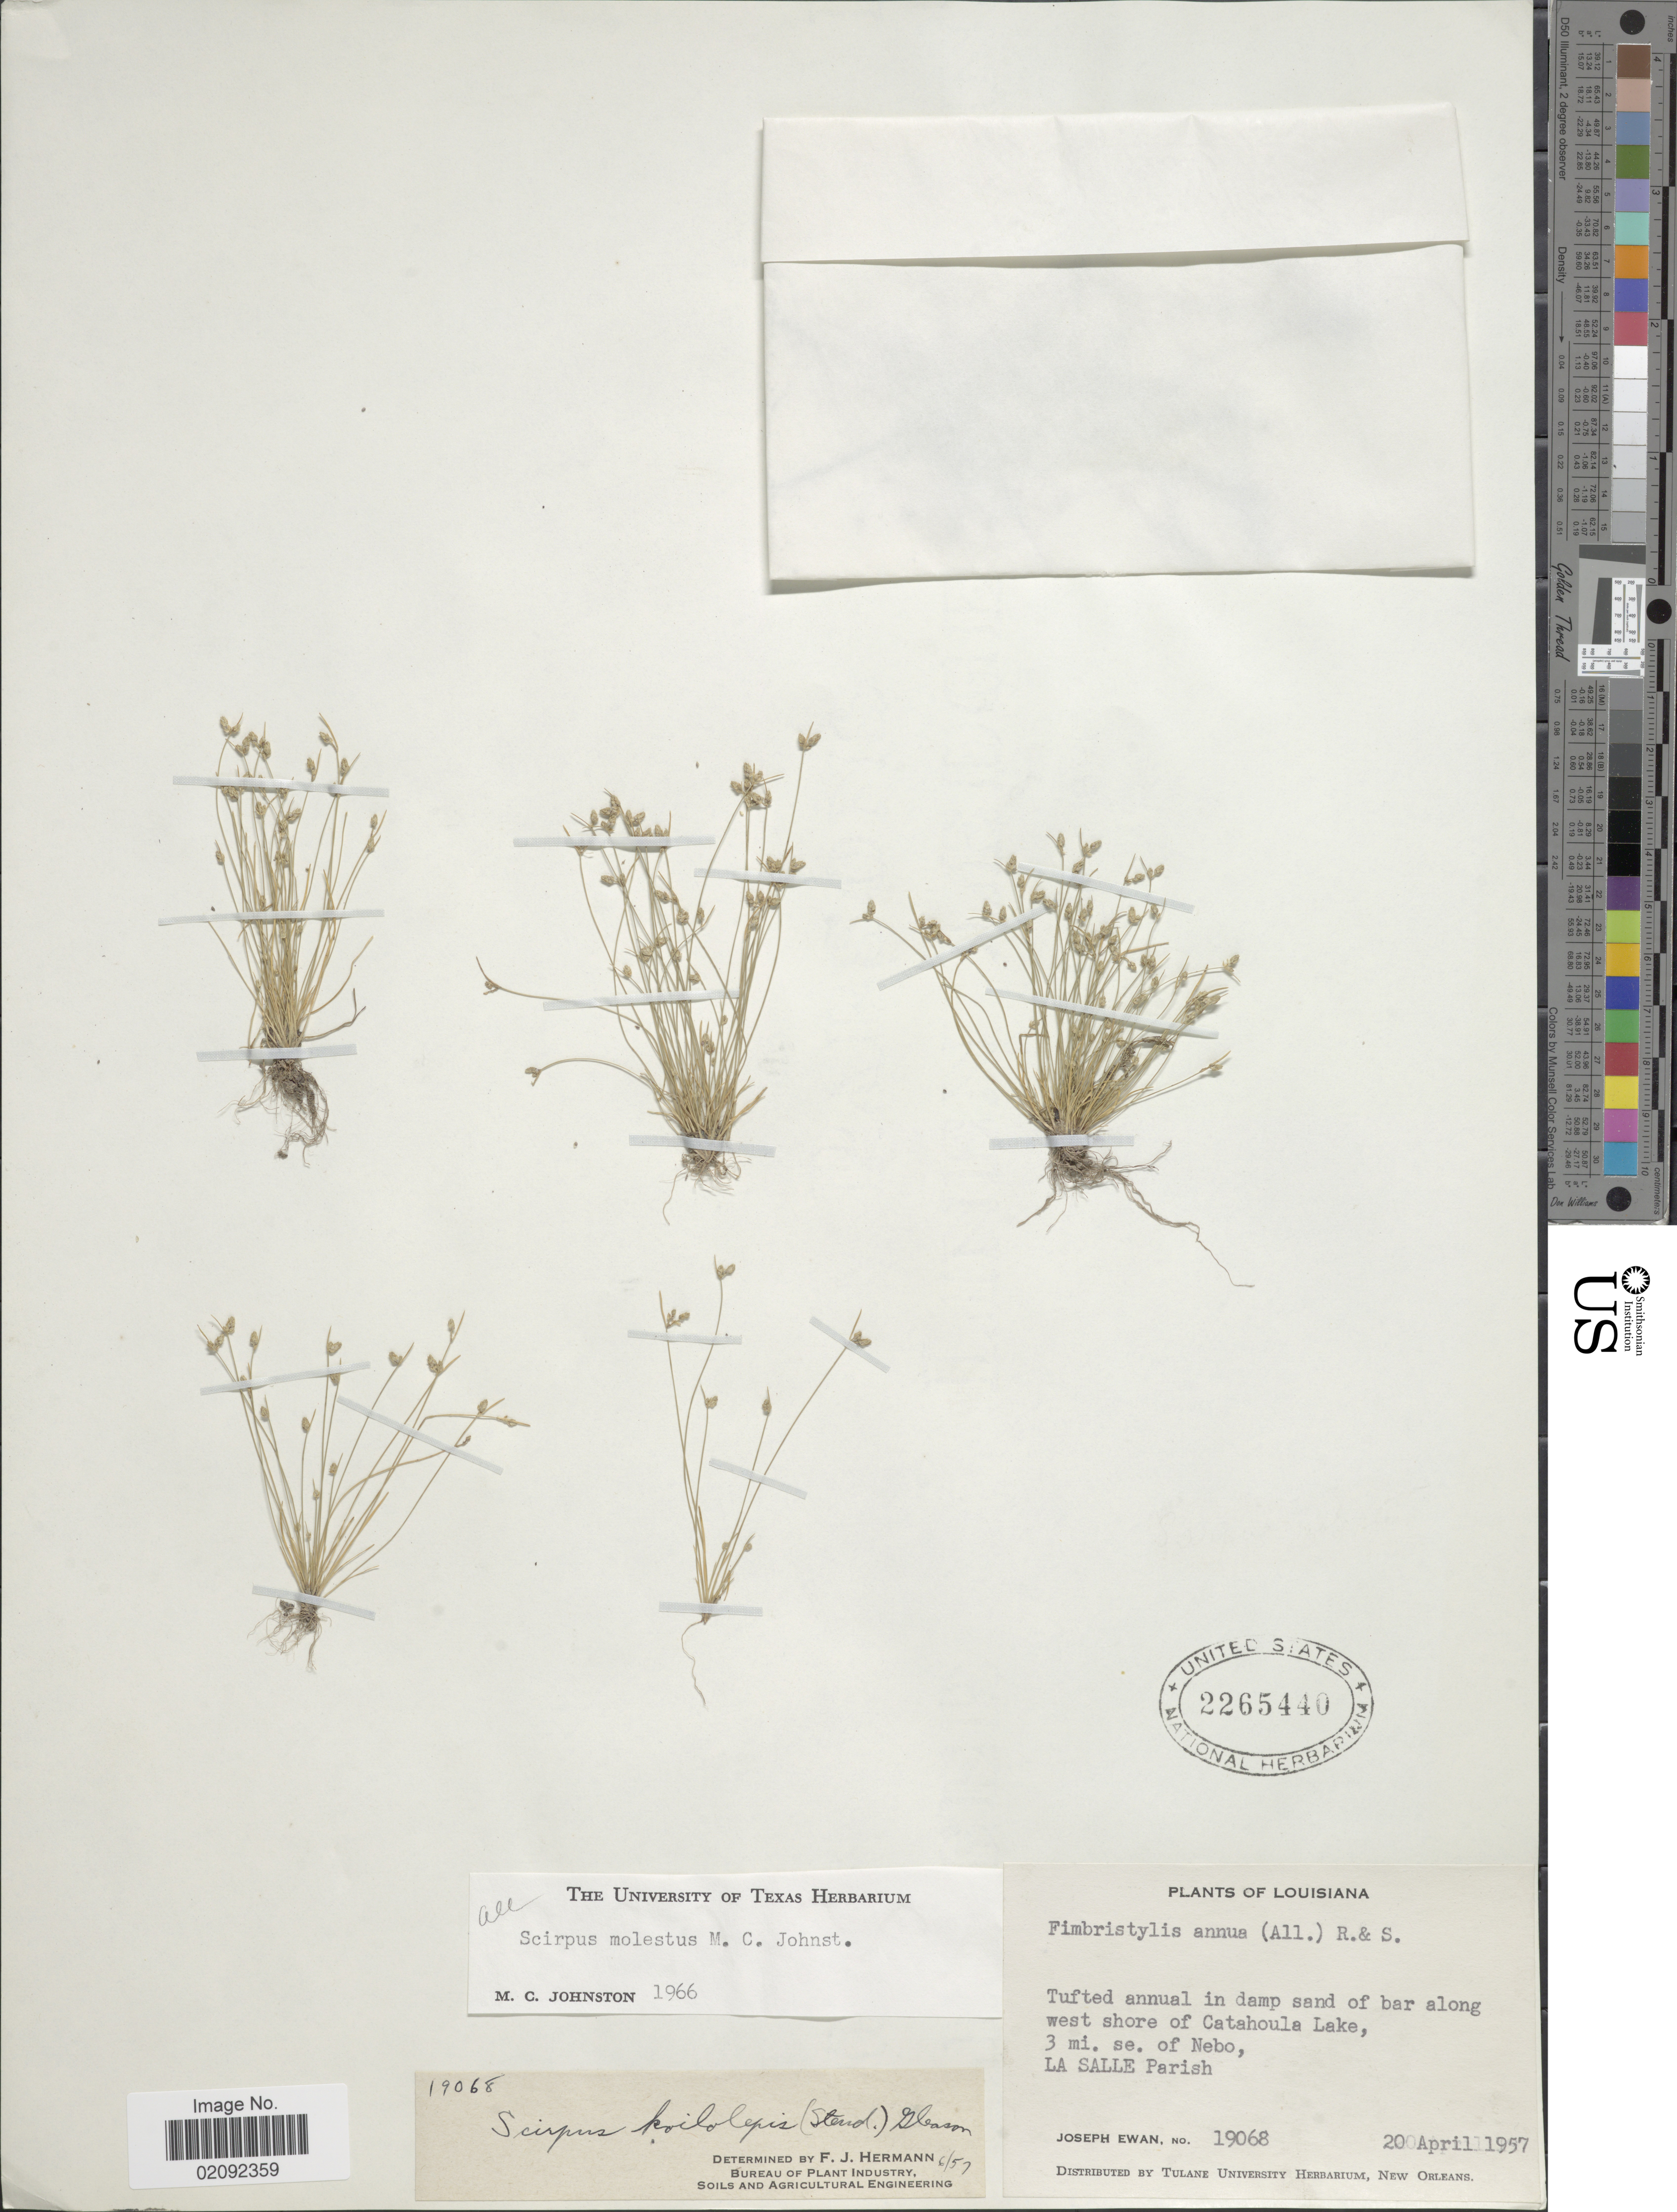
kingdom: Plantae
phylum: Tracheophyta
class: Liliopsida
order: Poales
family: Cyperaceae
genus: Isolepis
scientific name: Isolepis pseudosetacea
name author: (Daveau) Gand.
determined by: Strong, Mark T., (BOT), Smithsonian Institution - National Museum of Natural History (UNITED STATES)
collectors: J. A. Ewan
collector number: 19068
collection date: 1957-04-20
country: United States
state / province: Louisiana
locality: Tufted annual in damp sand of bar along west shore of Catahoula Lake, 3 mi se of Nebo, La Salle Parish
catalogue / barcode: US 2265440